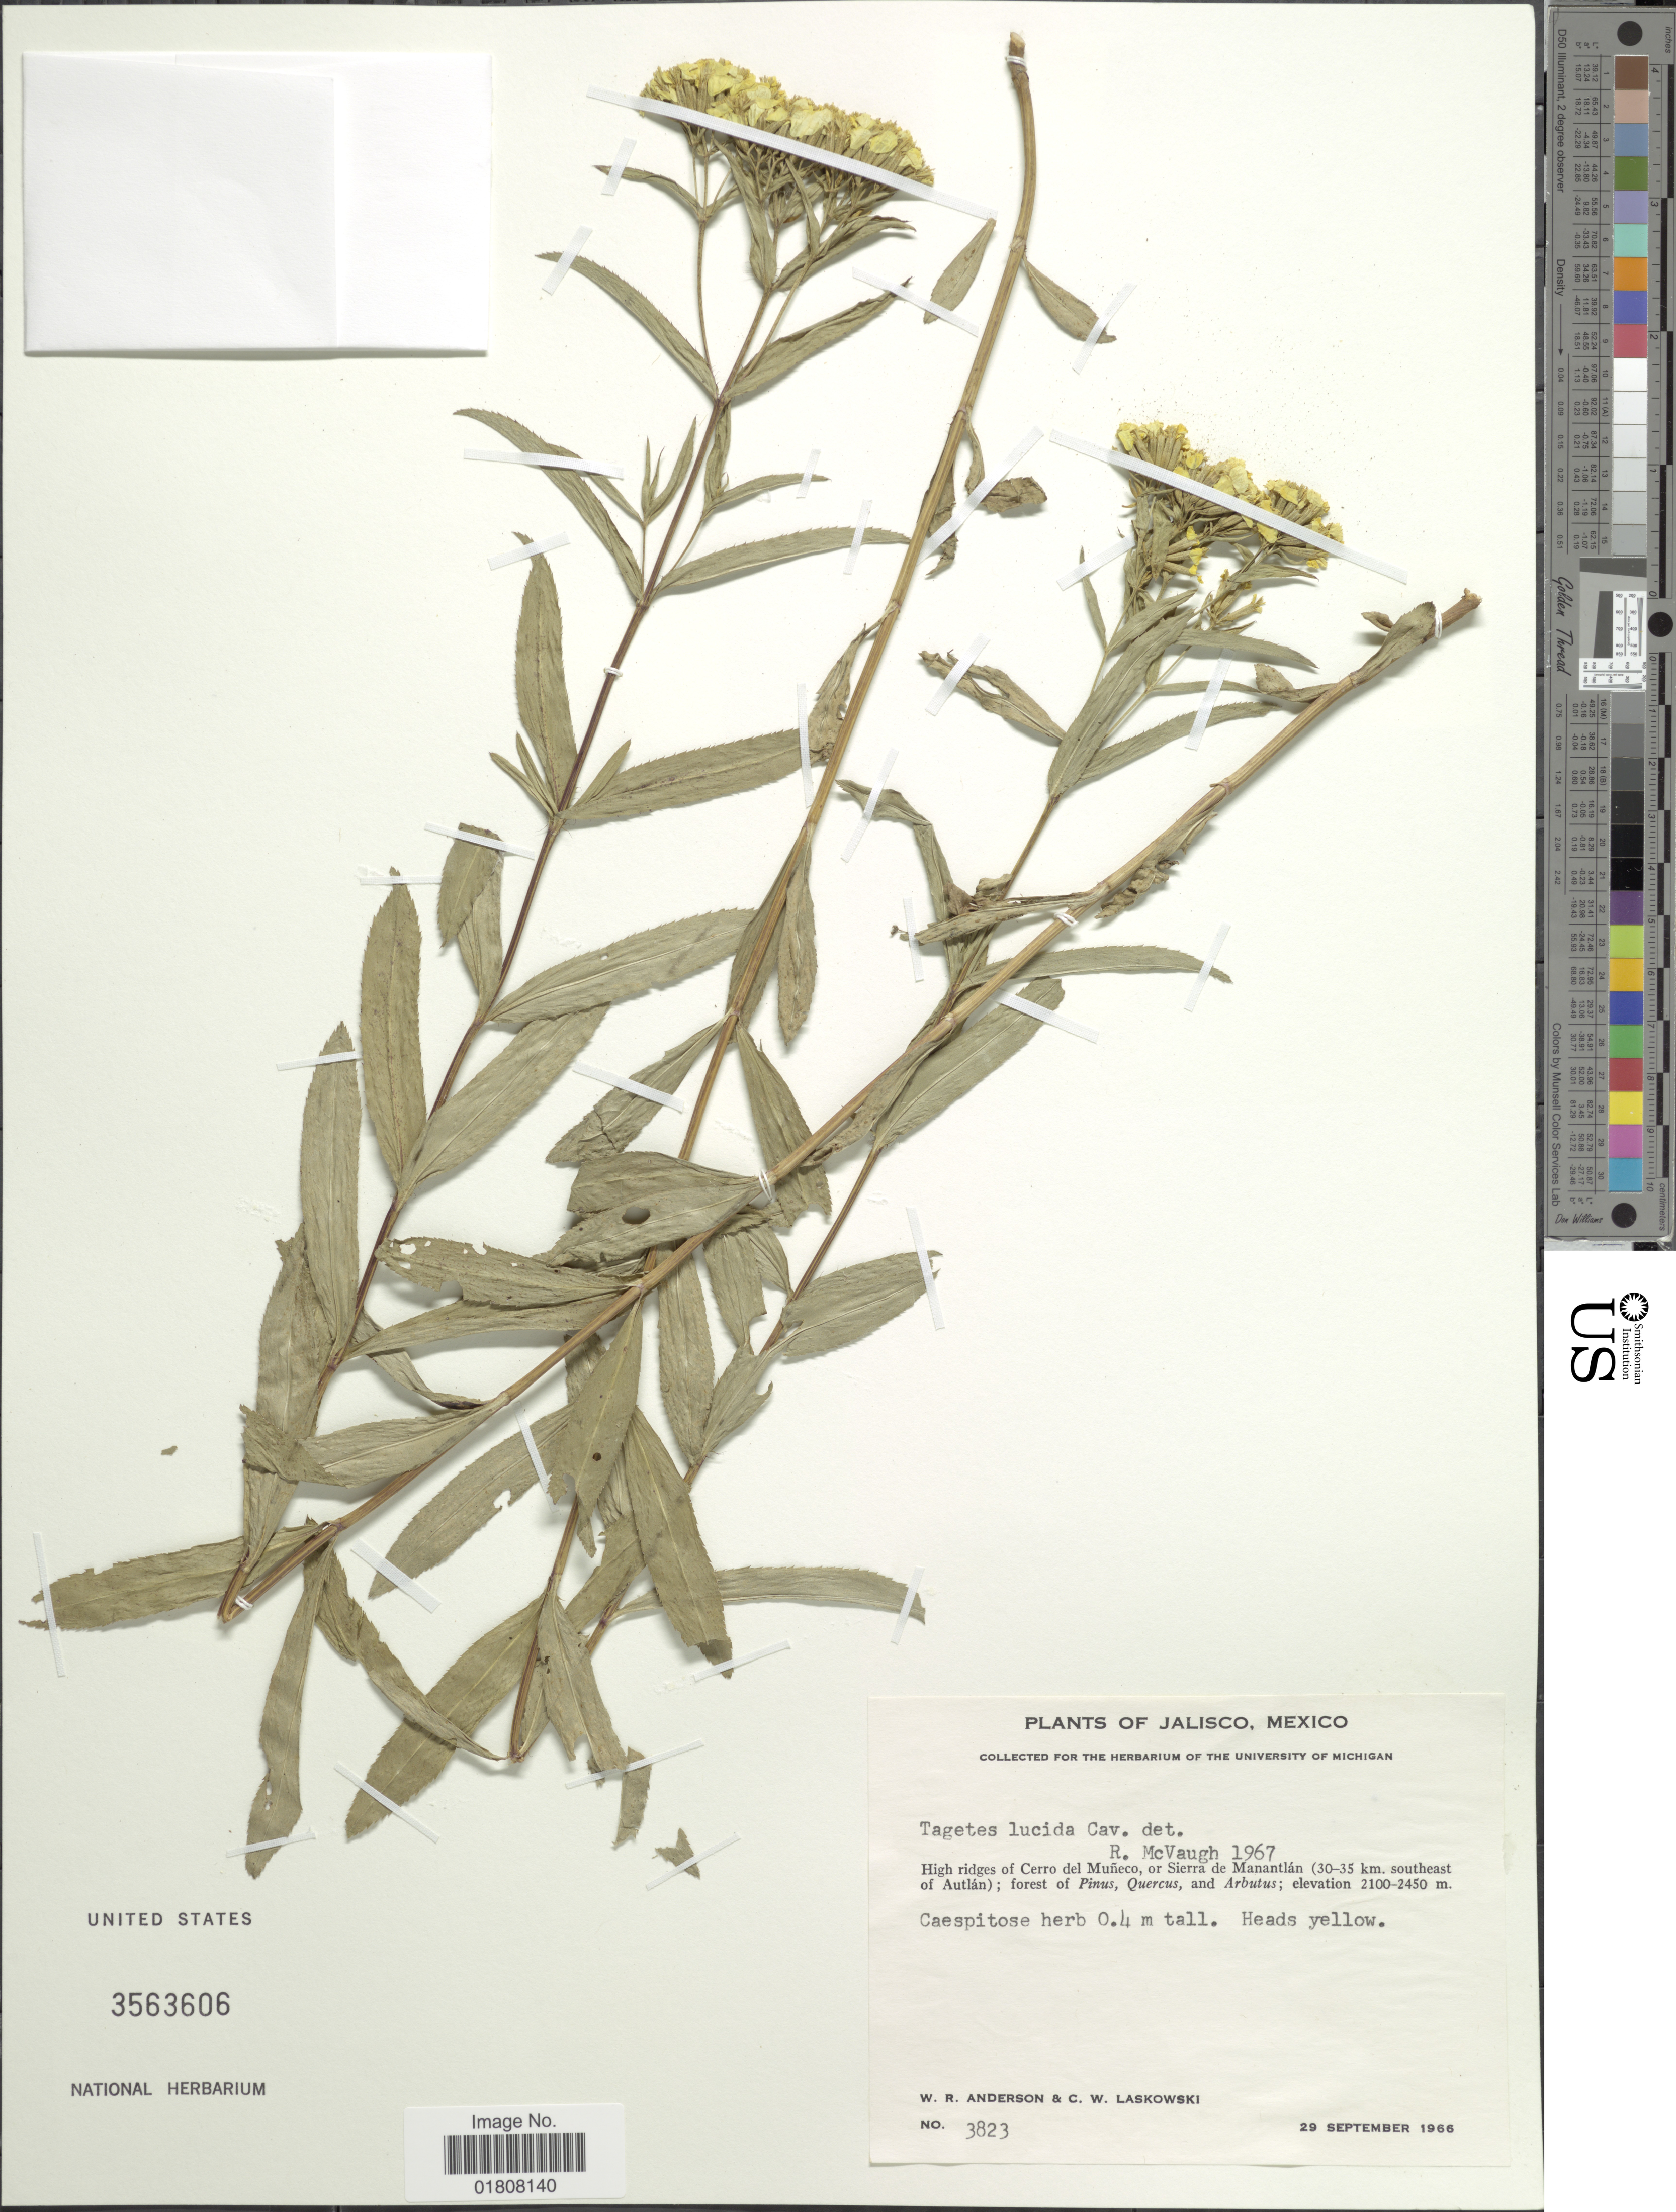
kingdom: Plantae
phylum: Tracheophyta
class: Magnoliopsida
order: Asterales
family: Asteraceae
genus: Tagetes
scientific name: Tagetes lucida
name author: Cav.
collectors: W. Anderson & C. Laskowski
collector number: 3823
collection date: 1966-09-29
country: Mexico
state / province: Jalisco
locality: High ridges of Cerro del Muneco, or Sierra de Manantlan (30-35 km southeast of Autlan)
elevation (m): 2100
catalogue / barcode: US 3563606